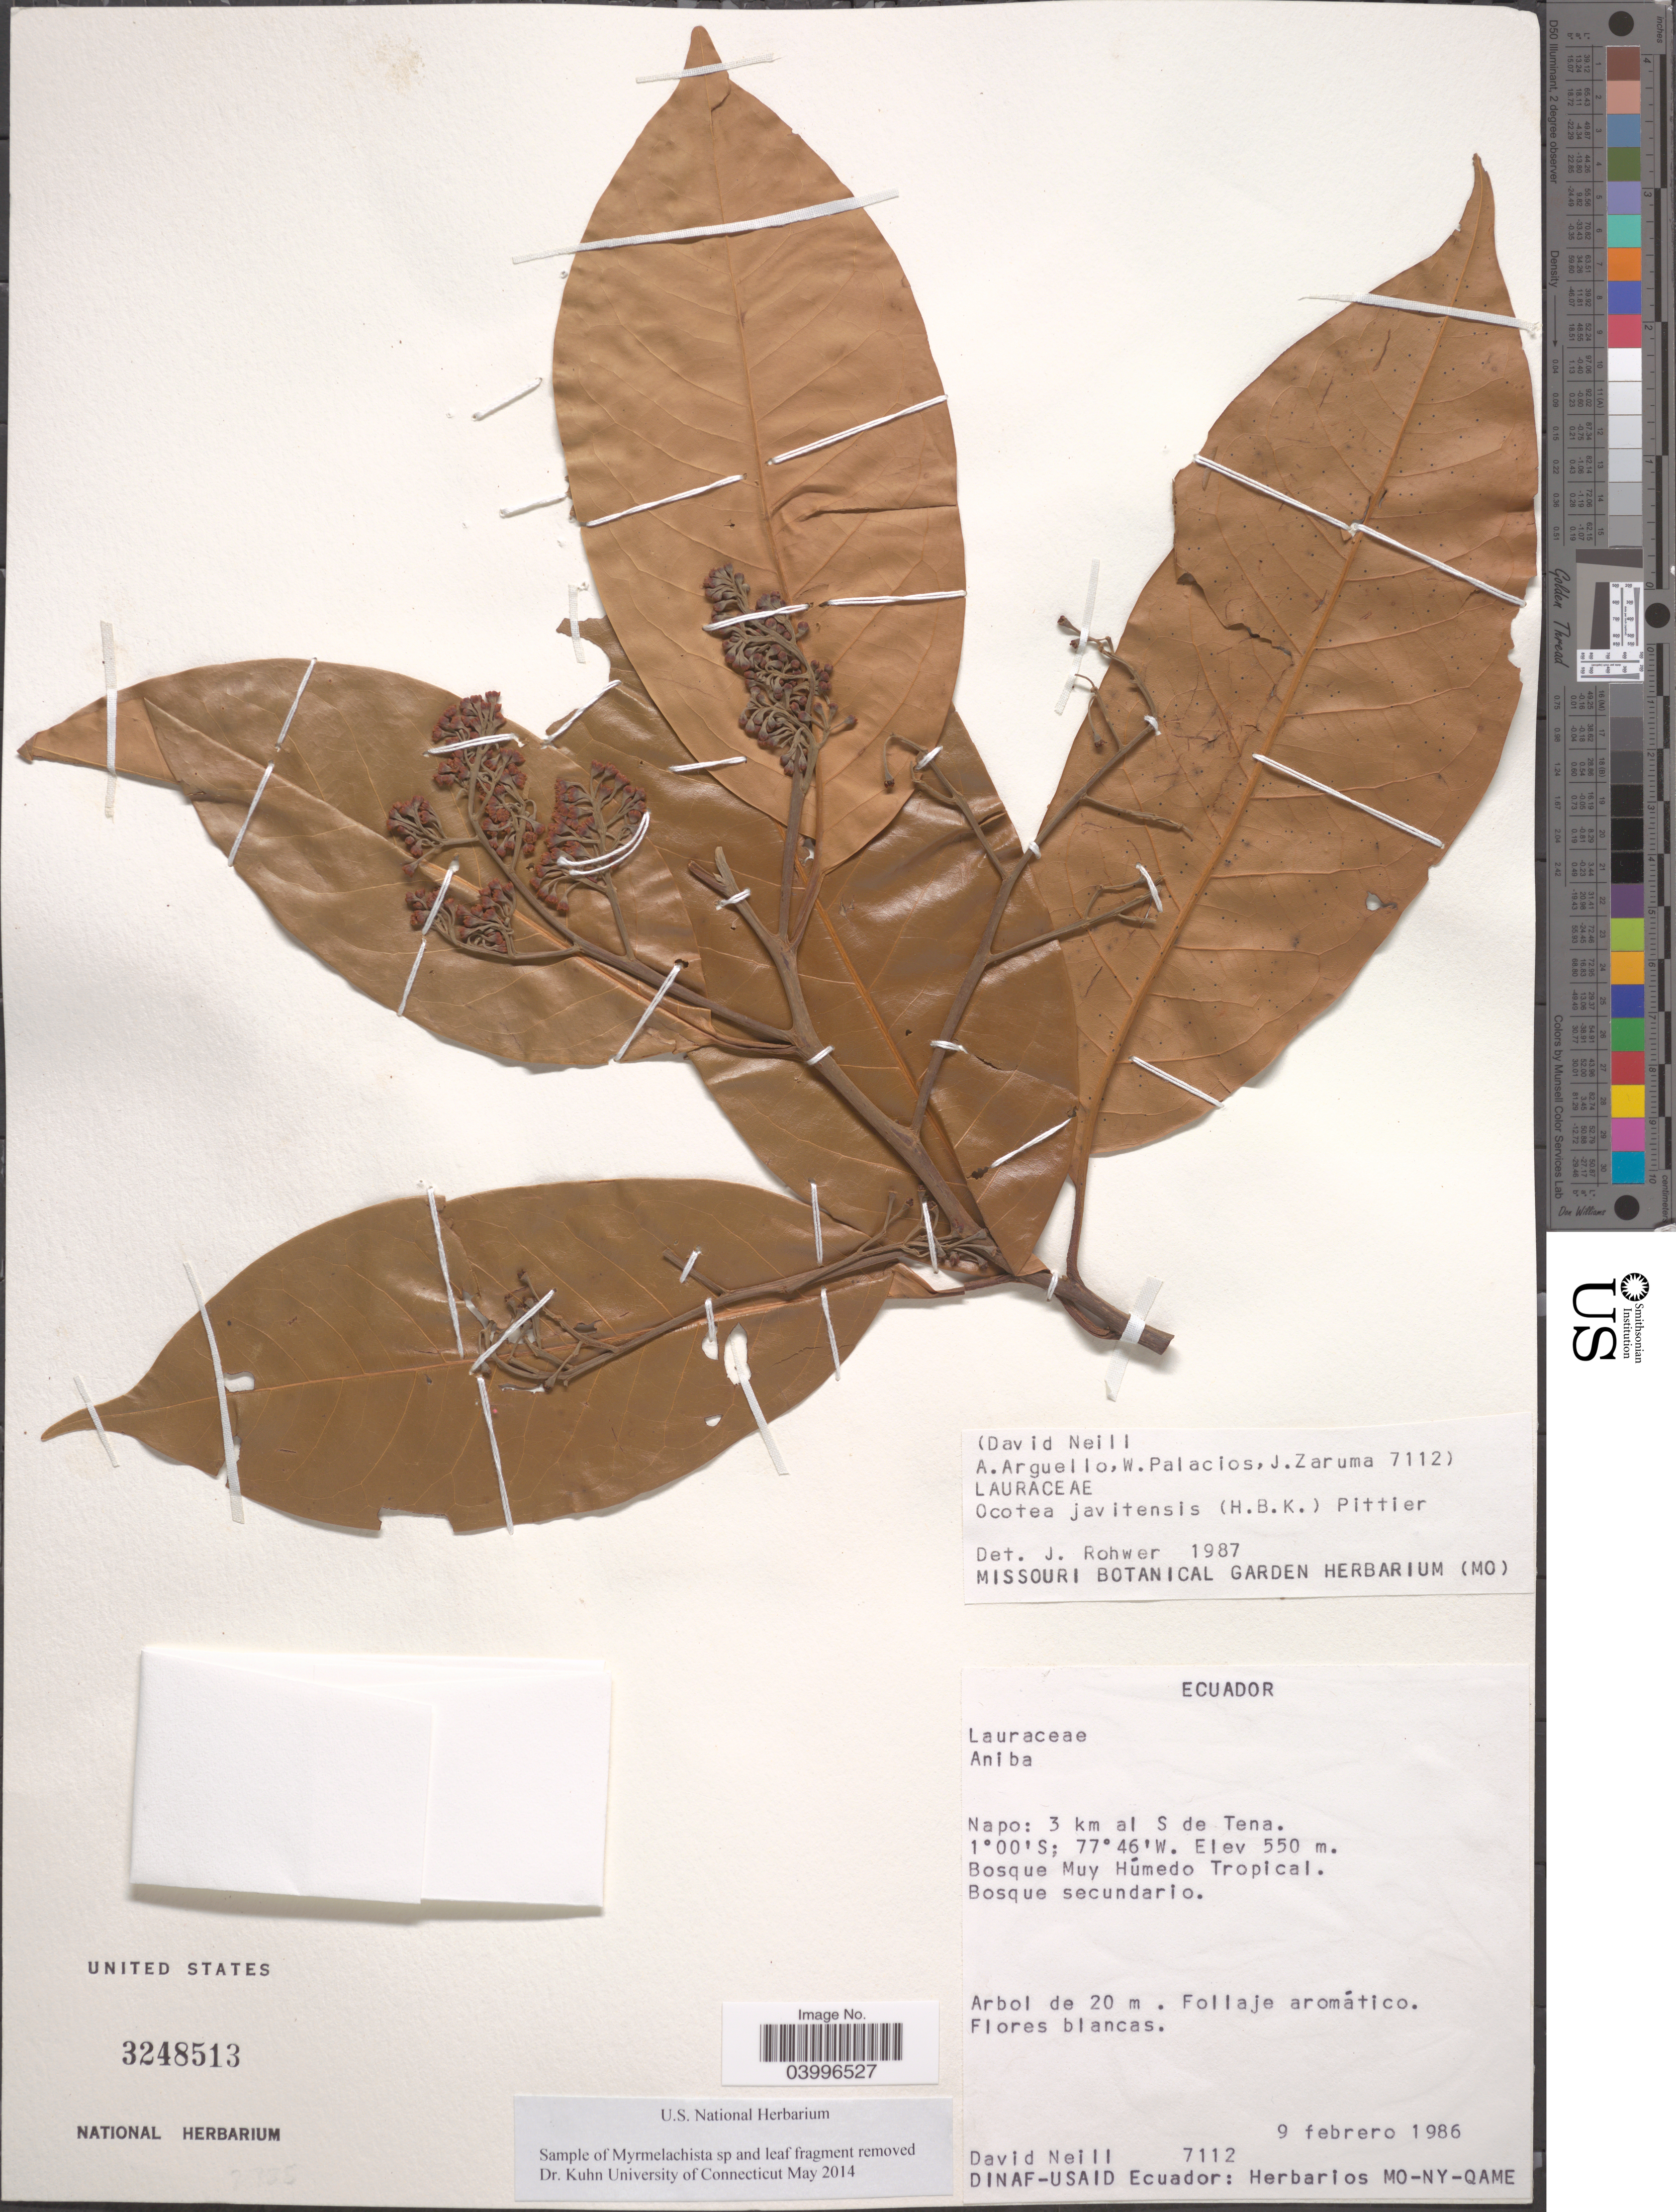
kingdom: Plantae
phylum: Tracheophyta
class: Magnoliopsida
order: Laurales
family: Lauraceae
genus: Ocotea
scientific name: Ocotea javitensis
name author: (Kunth) Pittier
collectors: D. Neill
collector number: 7112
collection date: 1986-02-09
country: Ecuador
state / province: Napo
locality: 3 km al S de Tena.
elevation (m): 550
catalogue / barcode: US 3248513